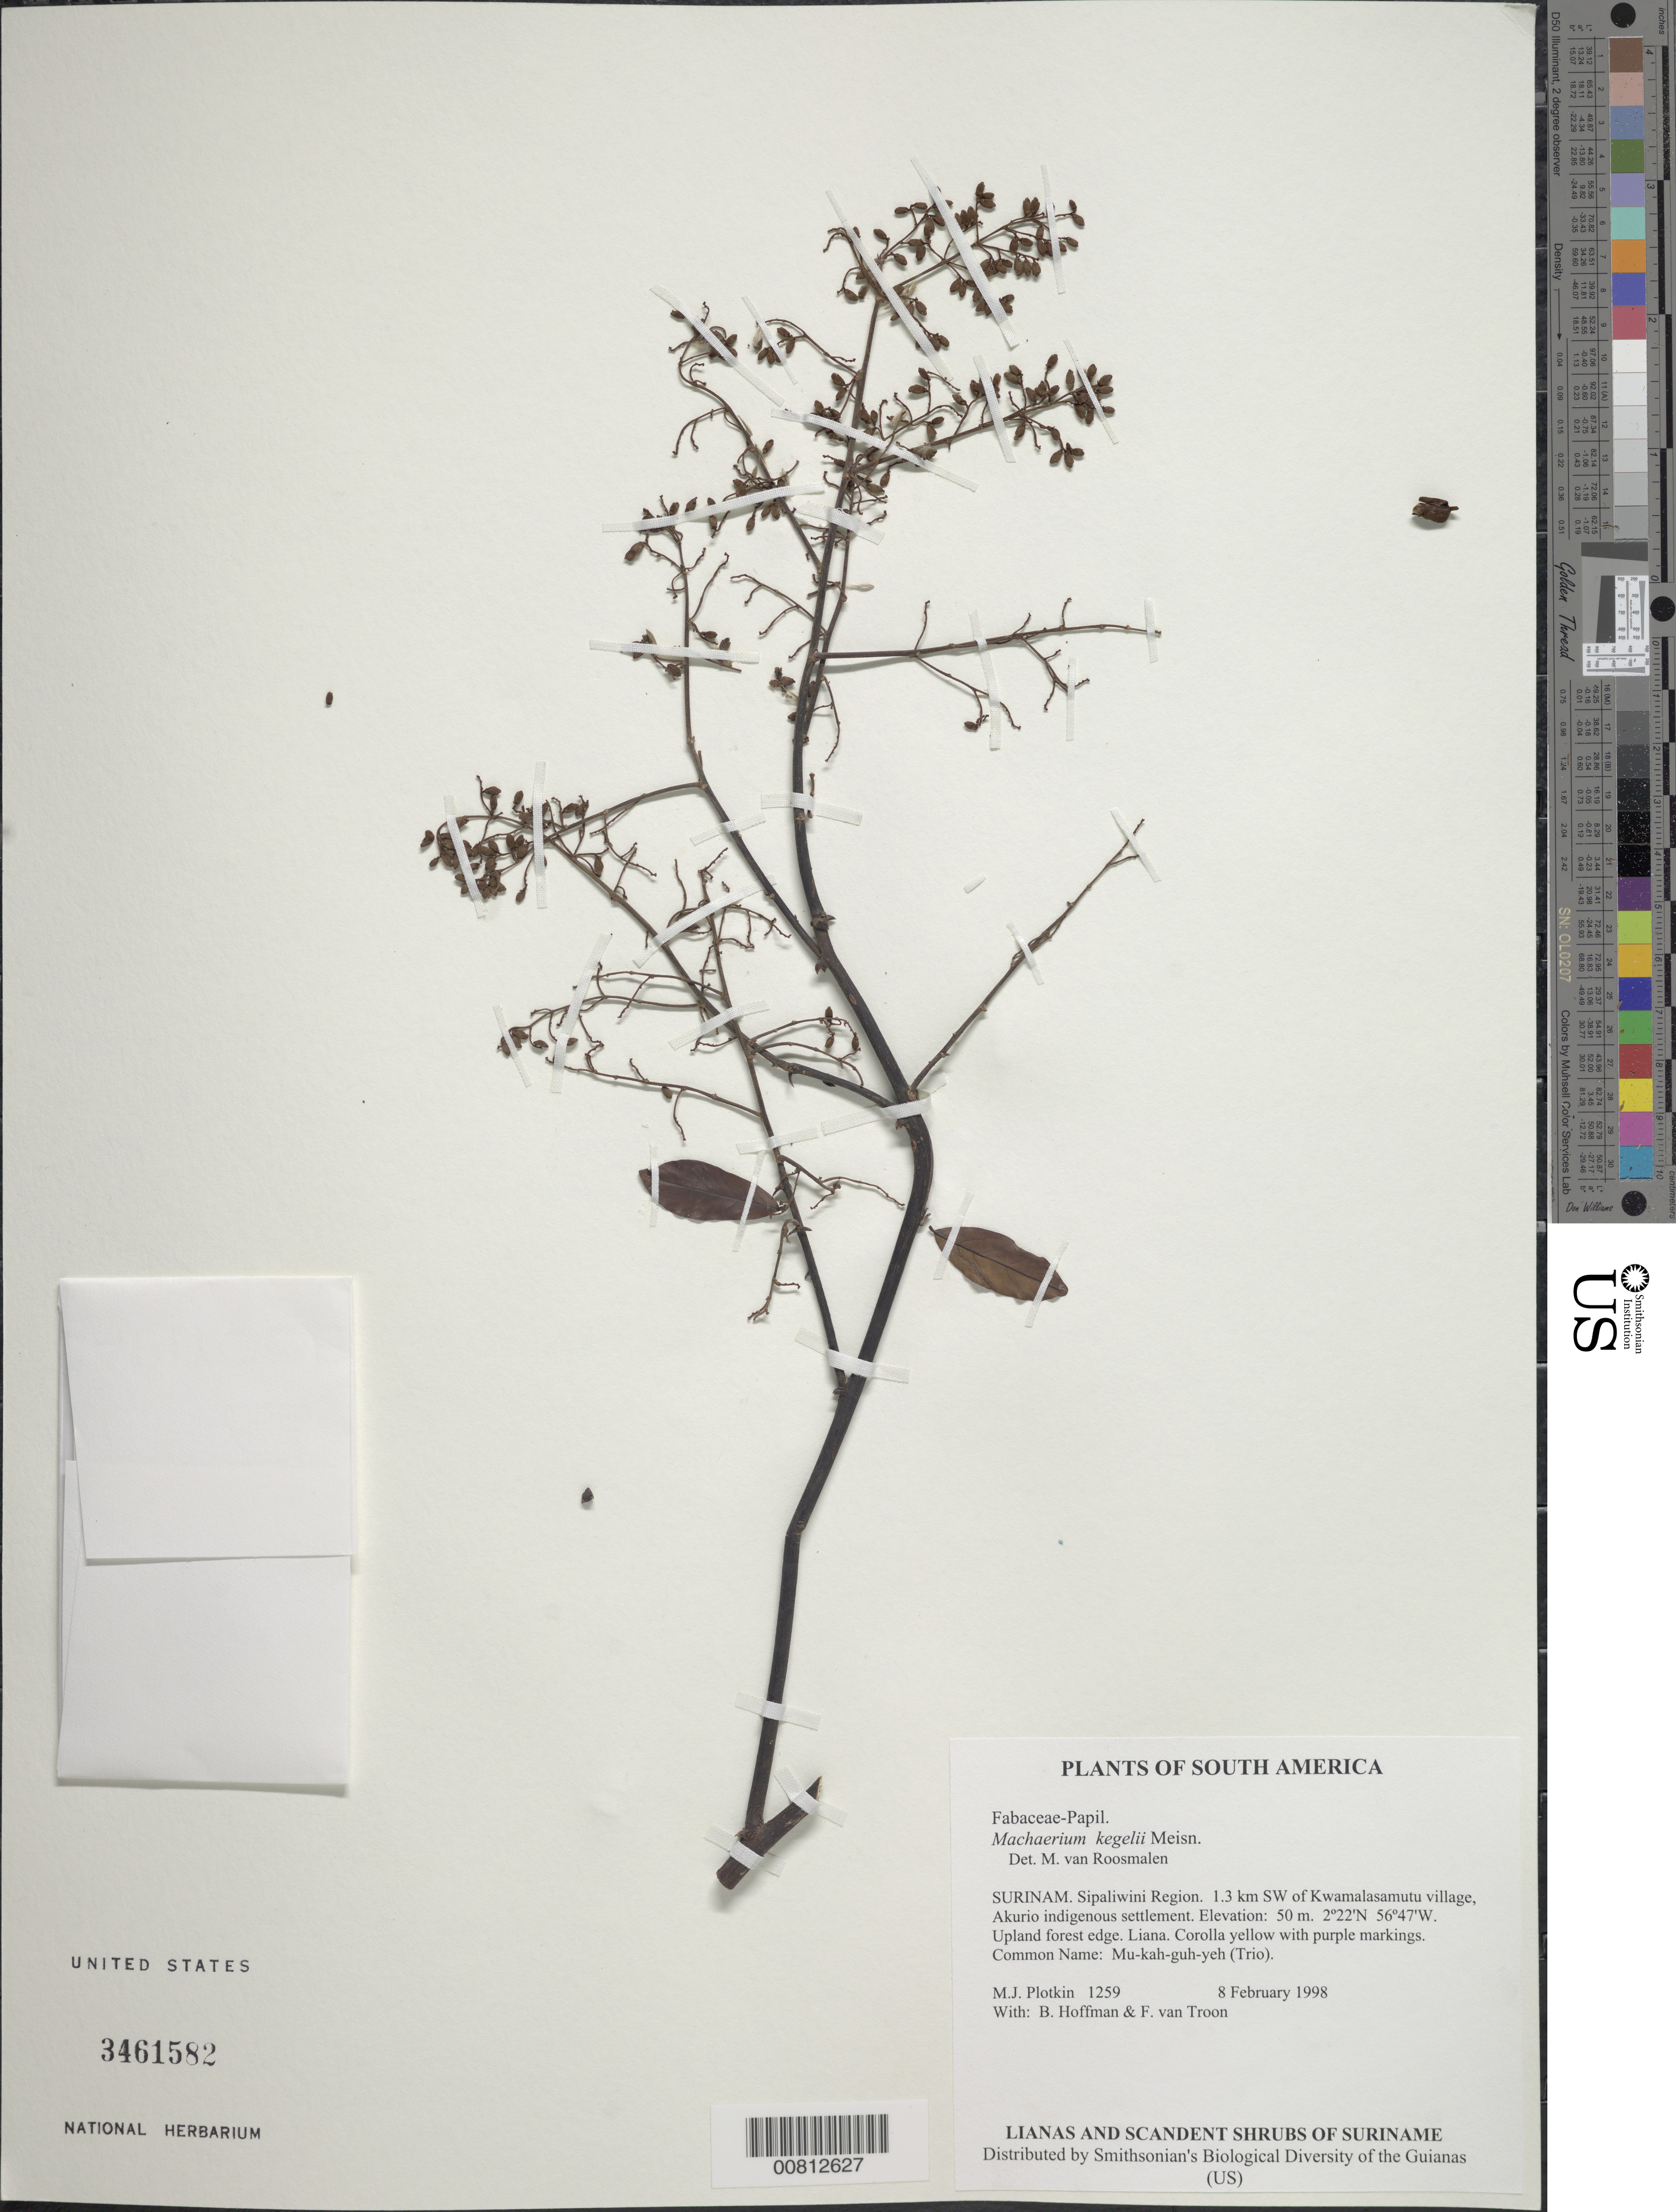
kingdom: Plantae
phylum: Tracheophyta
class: Magnoliopsida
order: Fabales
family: Fabaceae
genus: Machaerium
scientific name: Machaerium kegelii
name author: Meisn.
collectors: M. Plotkin, B. Hoffman & F. Van Troon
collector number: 1259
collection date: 1998-02-08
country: Suriname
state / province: Sipaliwini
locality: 1.3 km SW of Kwamalasamutu Village, Akurio indigenous settlement.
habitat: Upland forest edge.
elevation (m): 50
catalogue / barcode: US 3461582